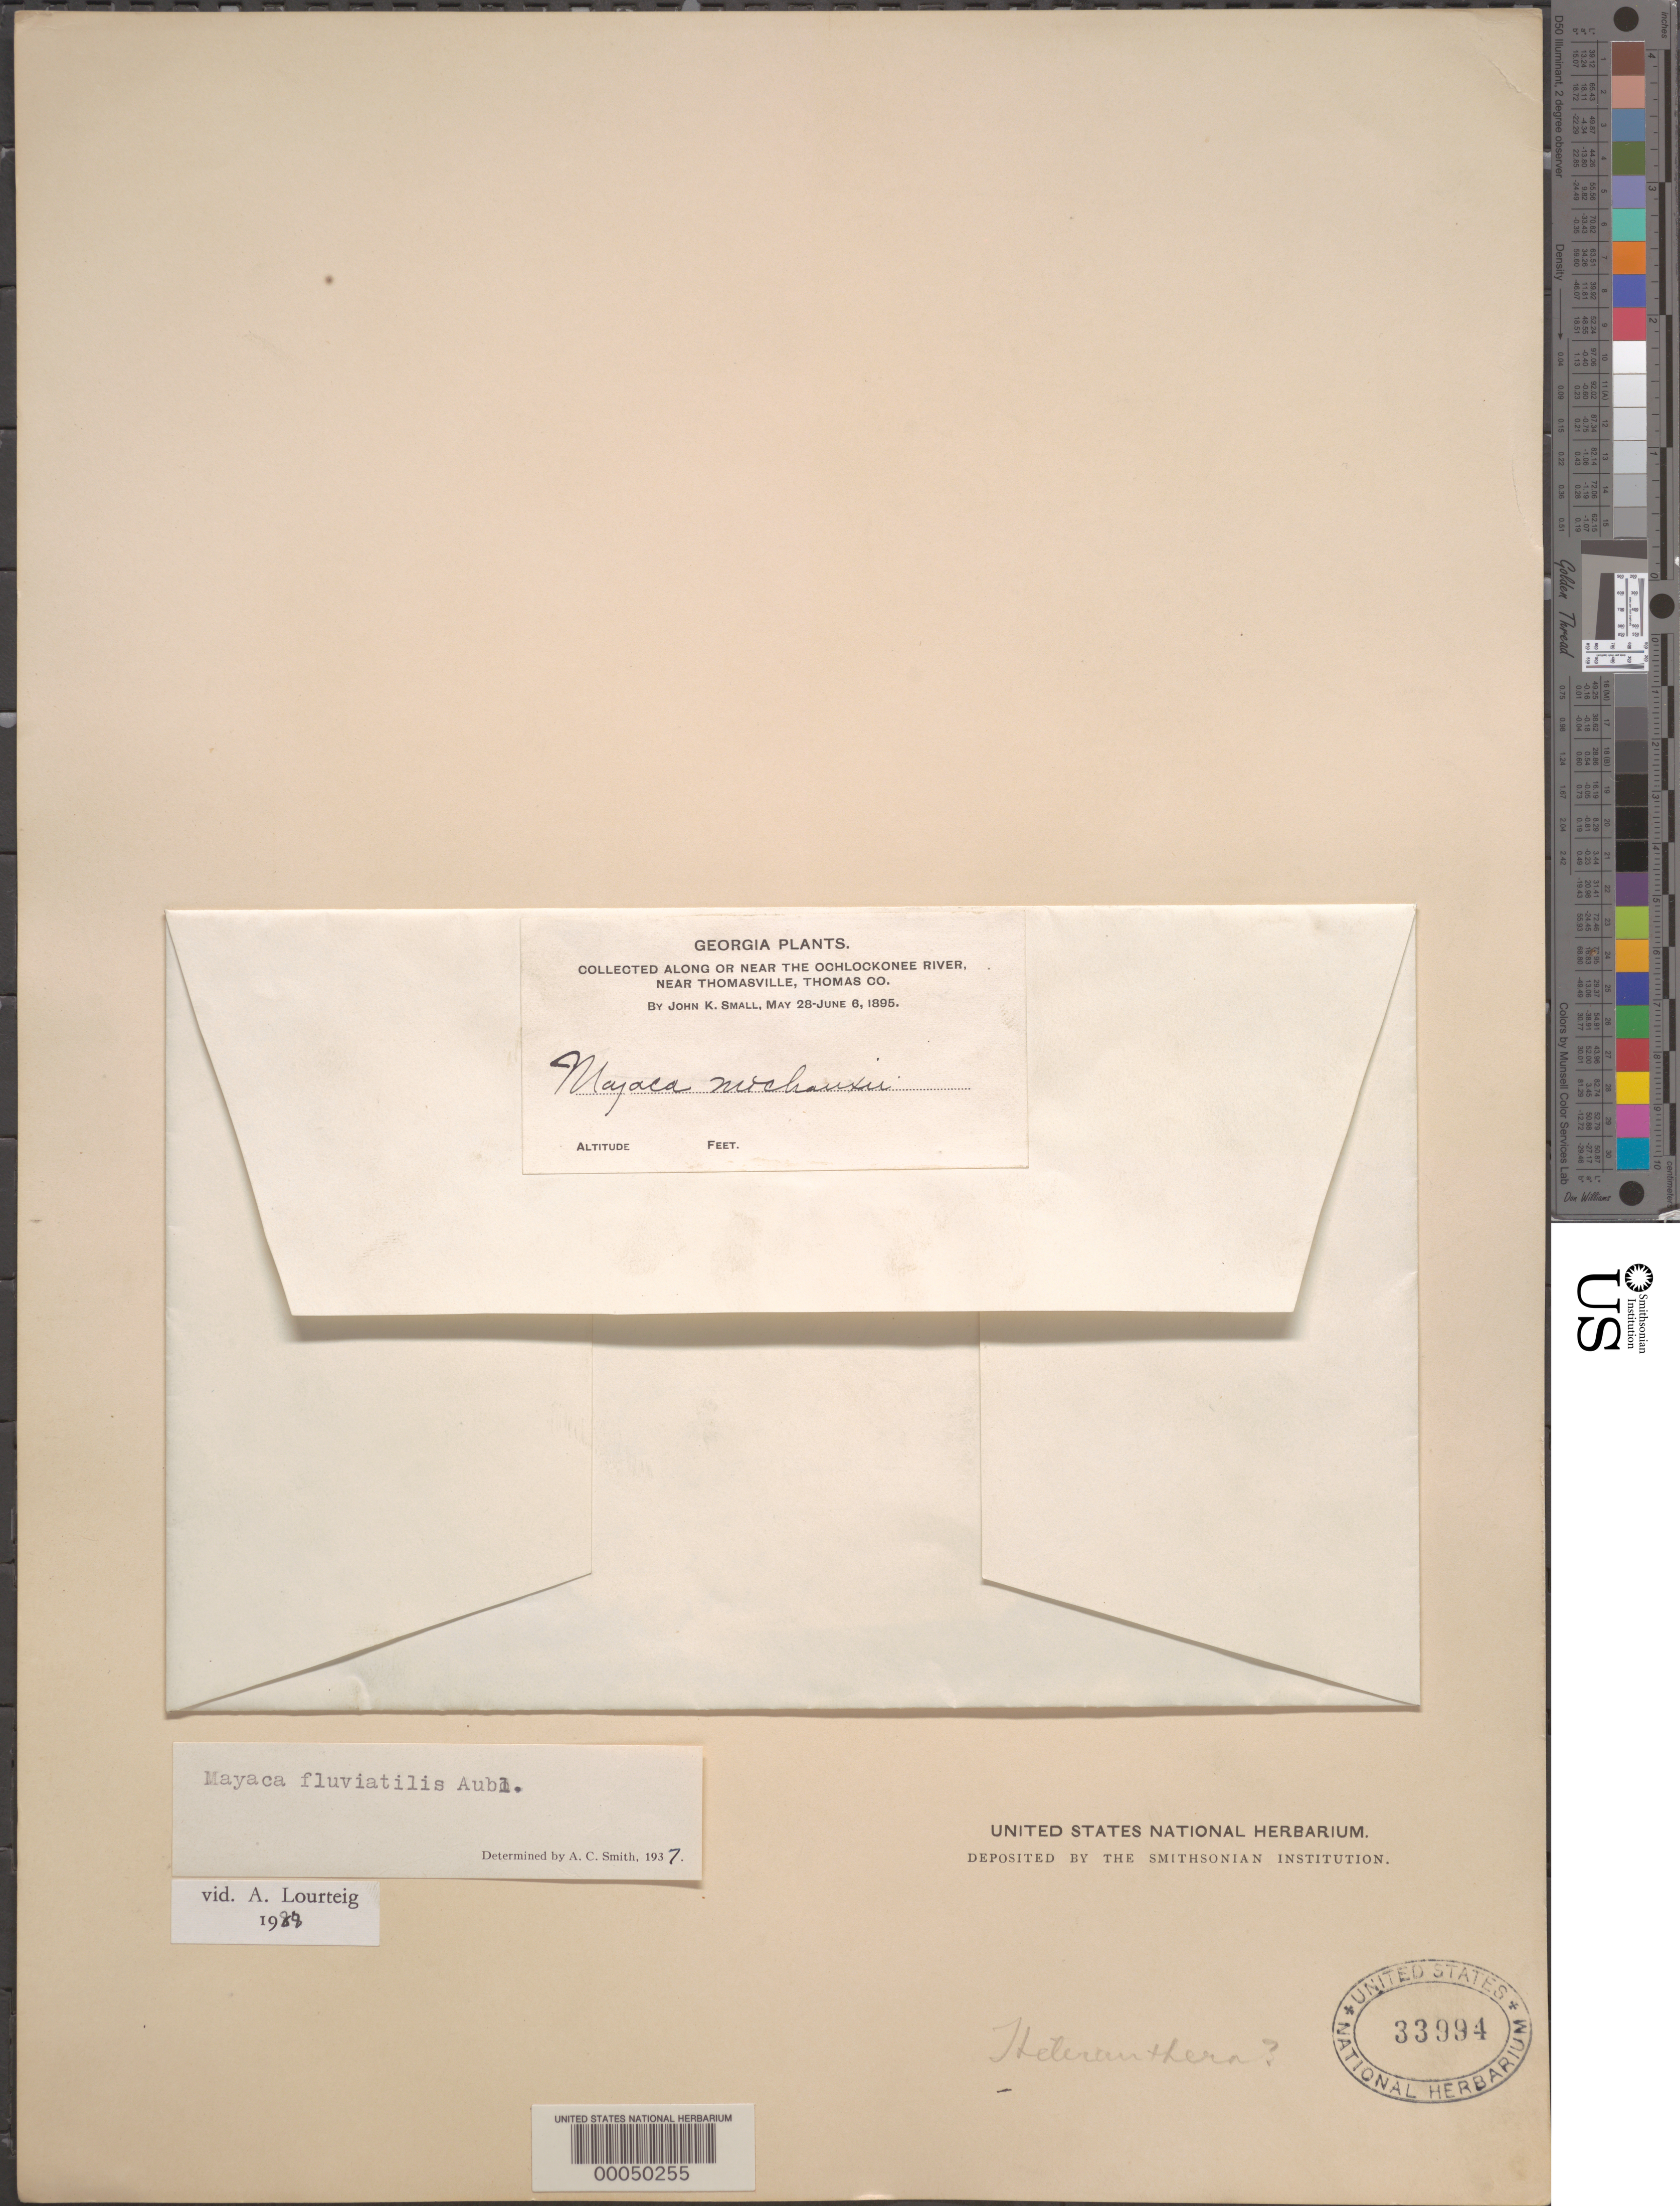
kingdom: Plantae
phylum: Tracheophyta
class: Liliopsida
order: Poales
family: Mayacaceae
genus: Mayaca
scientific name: Mayaca fluviatilis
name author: Aubl.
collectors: J. K. Small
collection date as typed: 28 May 1895 to 06 Jun 1895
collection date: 1895-05-28/1895-06-06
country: United States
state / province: Georgia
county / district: Thomas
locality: Along or near the Ochlockonee River, near Thomasville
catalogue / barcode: US 33994